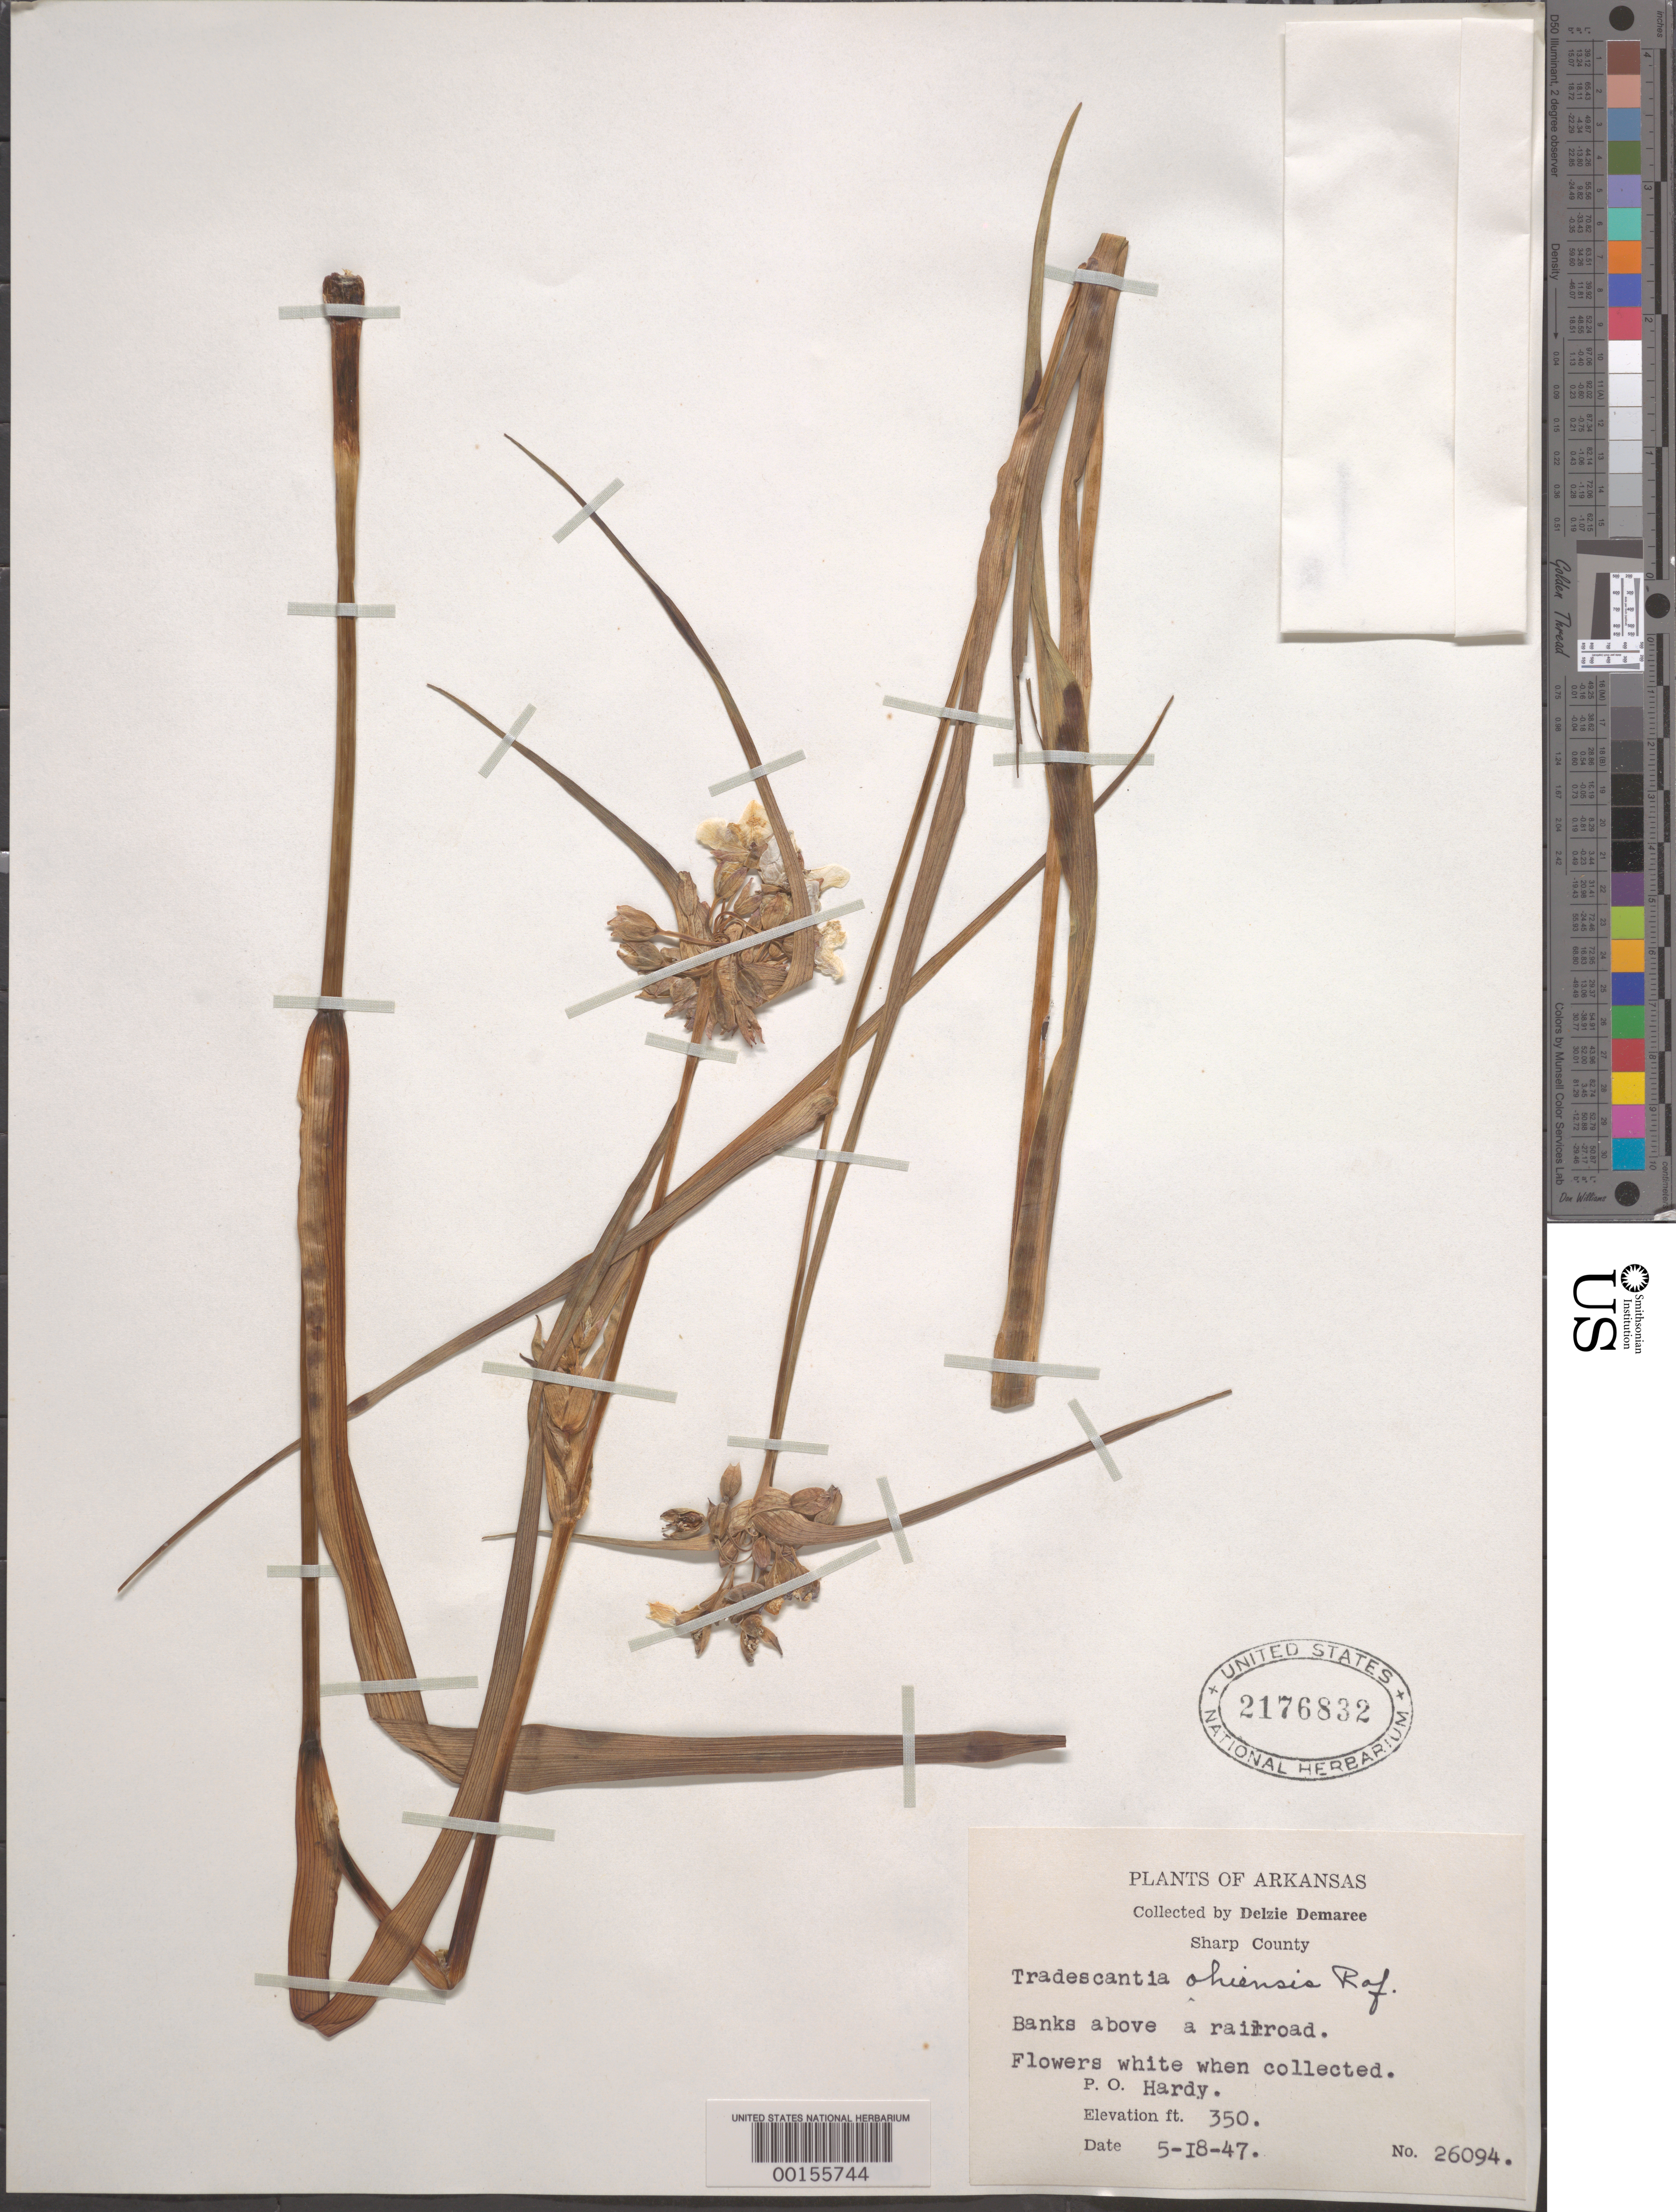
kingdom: Plantae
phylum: Tracheophyta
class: Liliopsida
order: Commelinales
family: Commelinaceae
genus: Tradescantia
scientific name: Tradescantia ohiensis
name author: Raf.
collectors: D. Demaree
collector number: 26094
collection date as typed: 18 May 1947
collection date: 1947-05-18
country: United States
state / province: Arkansas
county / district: Sharp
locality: Hardy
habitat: Banks above railroad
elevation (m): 350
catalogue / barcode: US 2176832